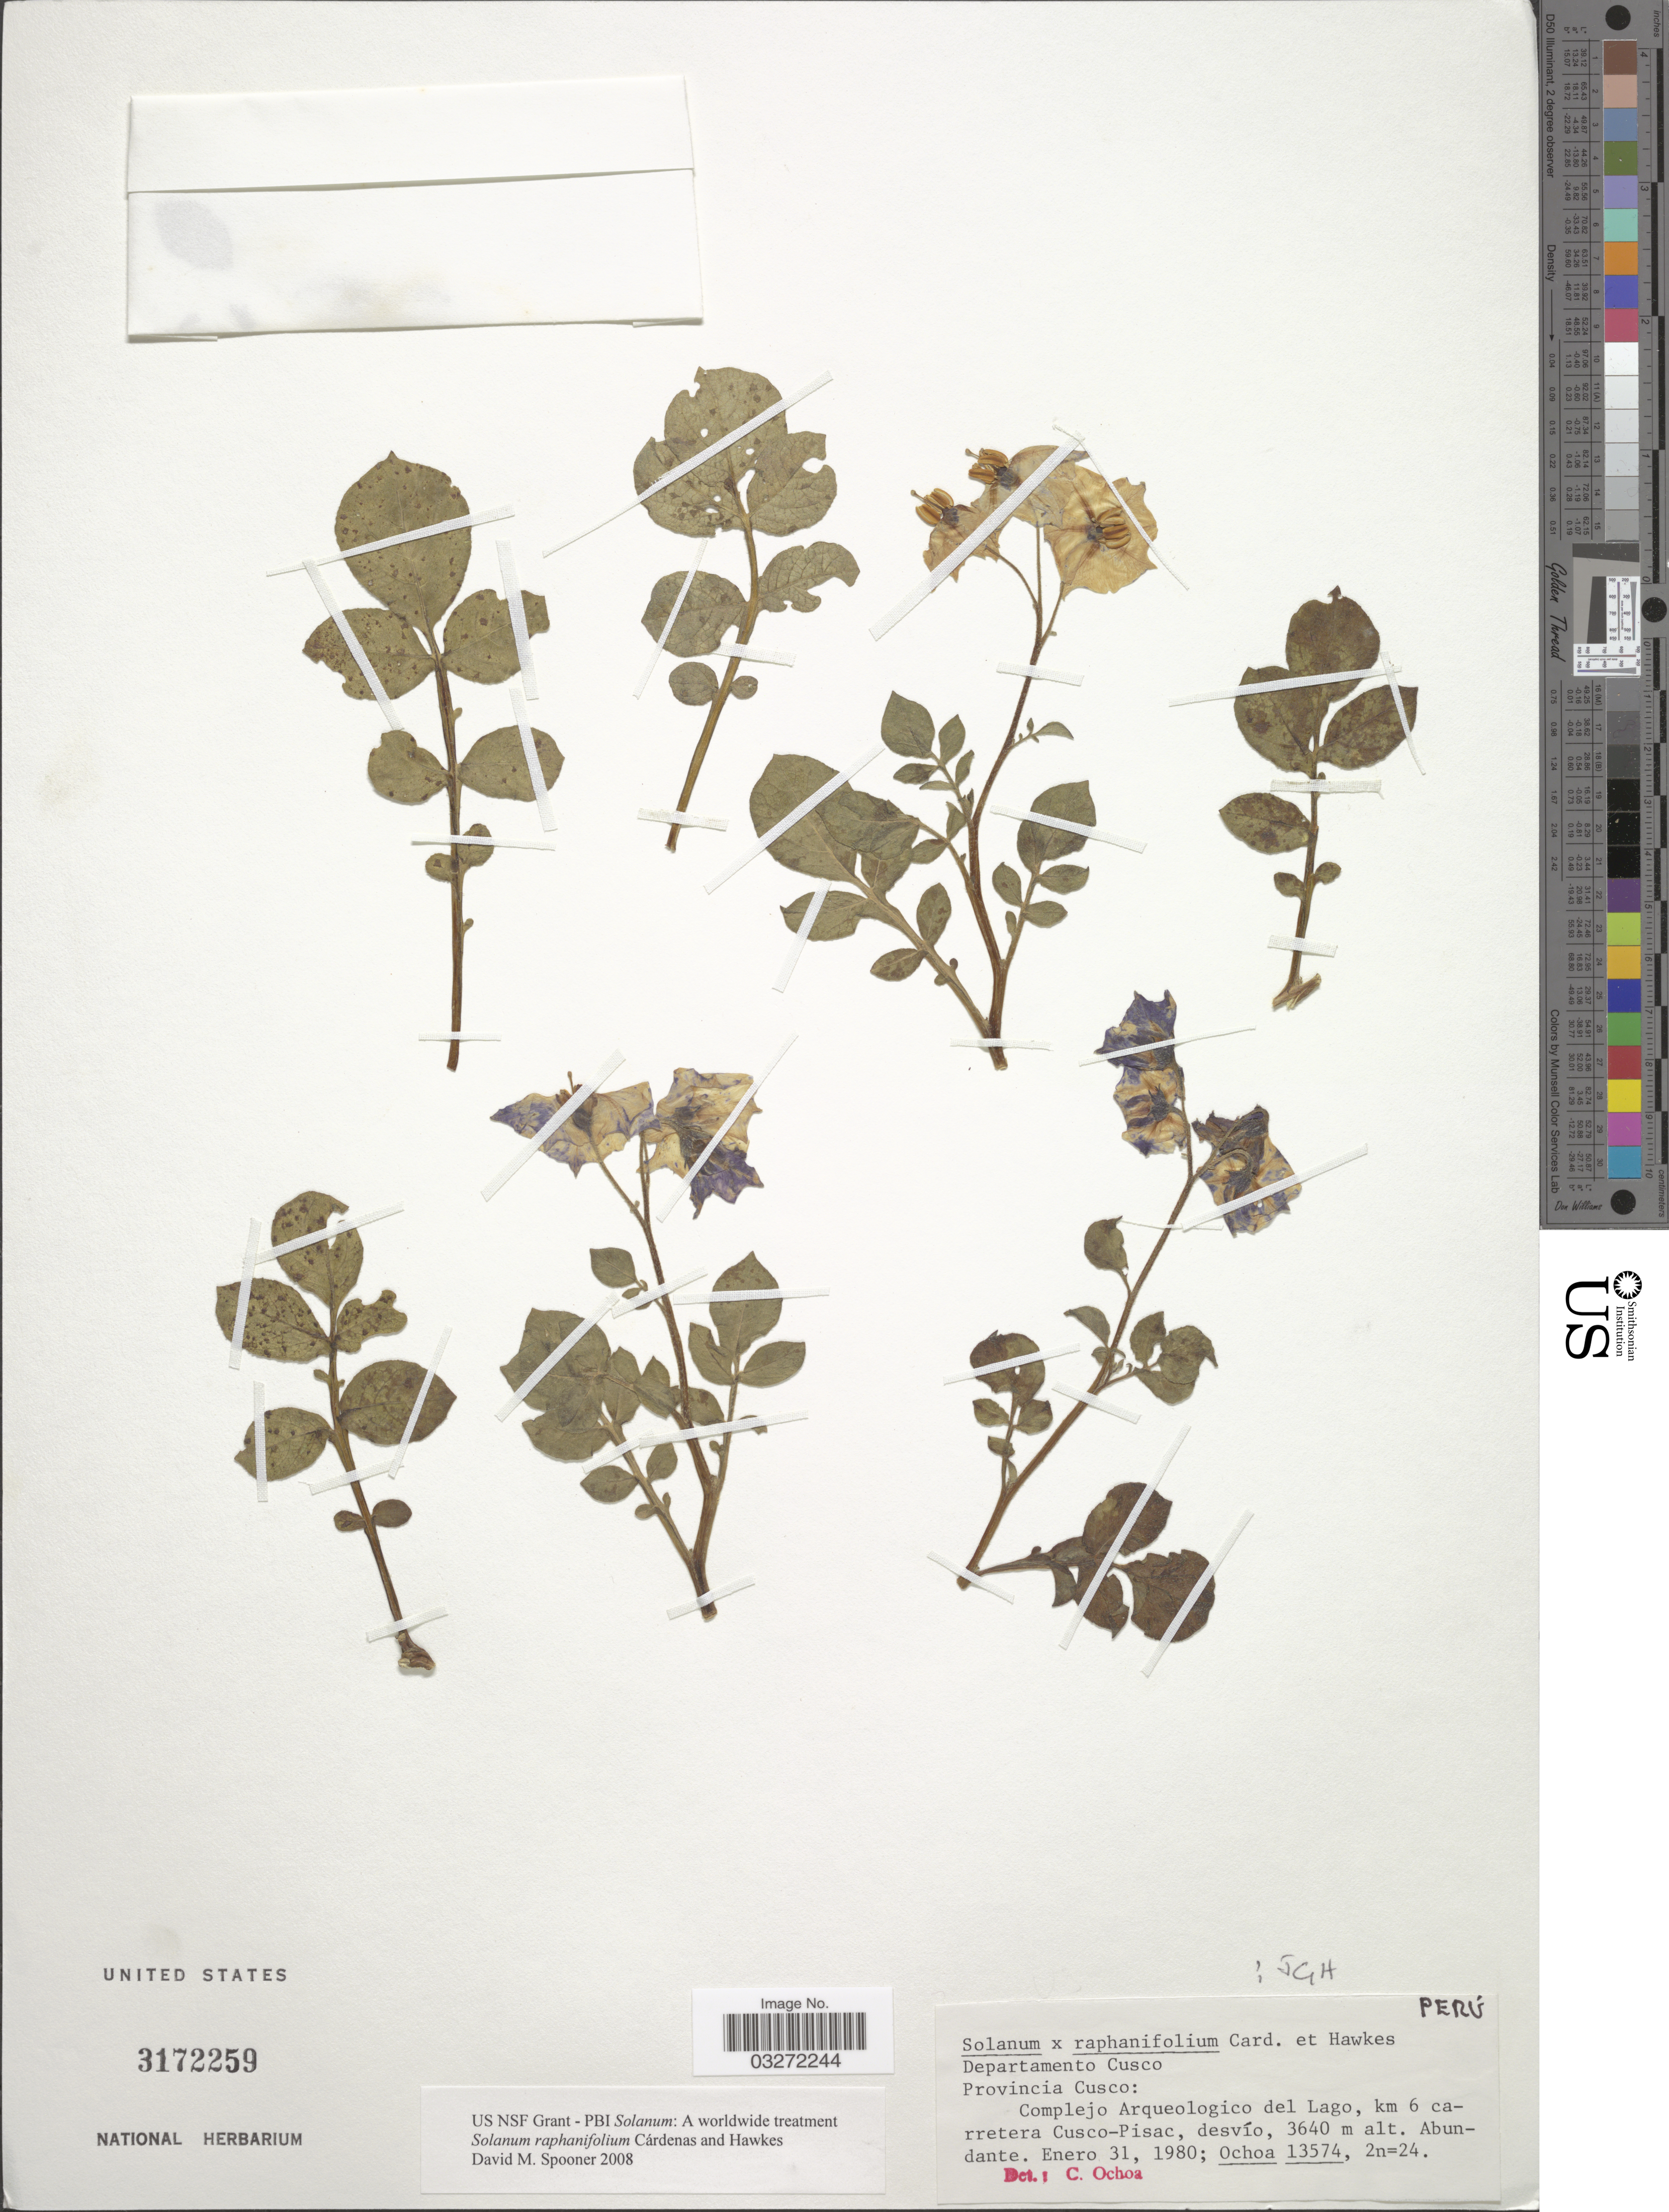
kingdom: Plantae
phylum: Tracheophyta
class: Magnoliopsida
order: Solanales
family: Solanaceae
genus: Solanum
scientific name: Solanum raphanifolium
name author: Cárdenas & Hawkes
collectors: -. Ochoa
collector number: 13574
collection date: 1980-01-31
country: Peru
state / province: Cusco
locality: Departamento Cusco. Provincia Cusco: Complejo Arqueologico del Lago, km 6 carretera Cusco-Pisac.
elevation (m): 3640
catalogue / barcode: US 3172259